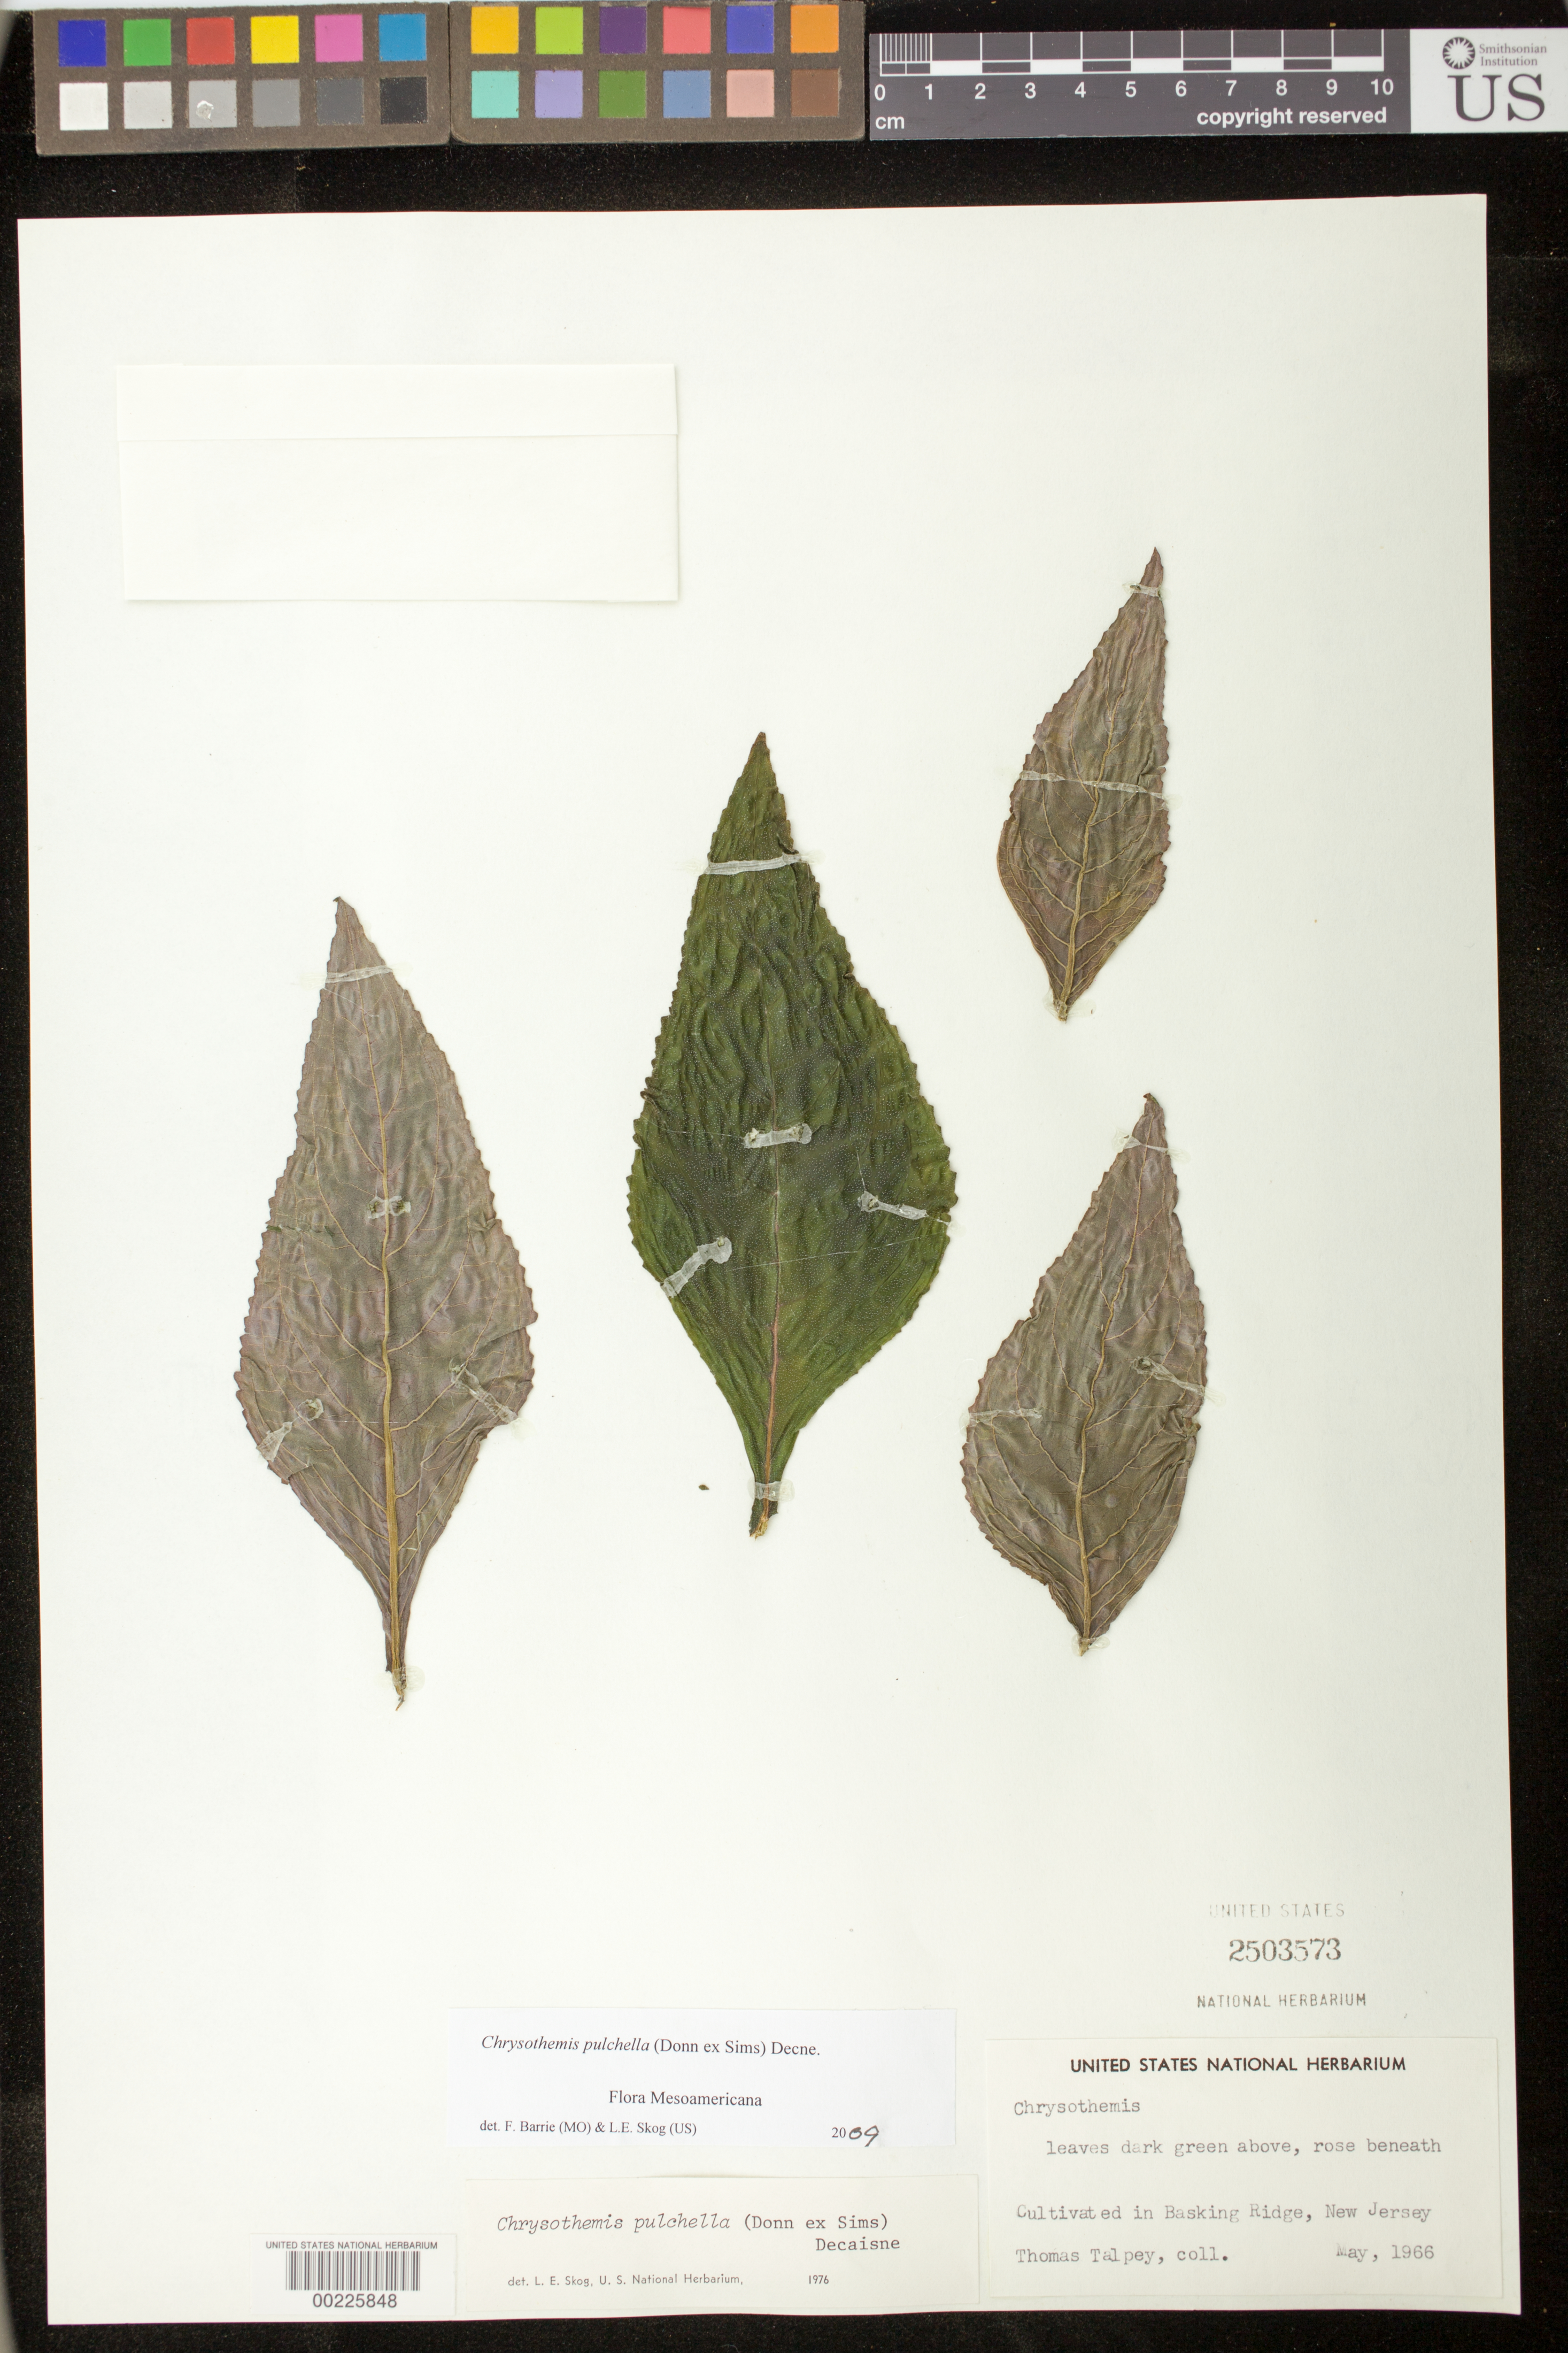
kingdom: Plantae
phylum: Tracheophyta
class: Magnoliopsida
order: Lamiales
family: Gesneriaceae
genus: Chrysothemis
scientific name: Chrysothemis pulchella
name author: (Donn ex Sims) Decne.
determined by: Skog, Laurence E.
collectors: T. Talpey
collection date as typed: May 1966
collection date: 1966-05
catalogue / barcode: US 2503573